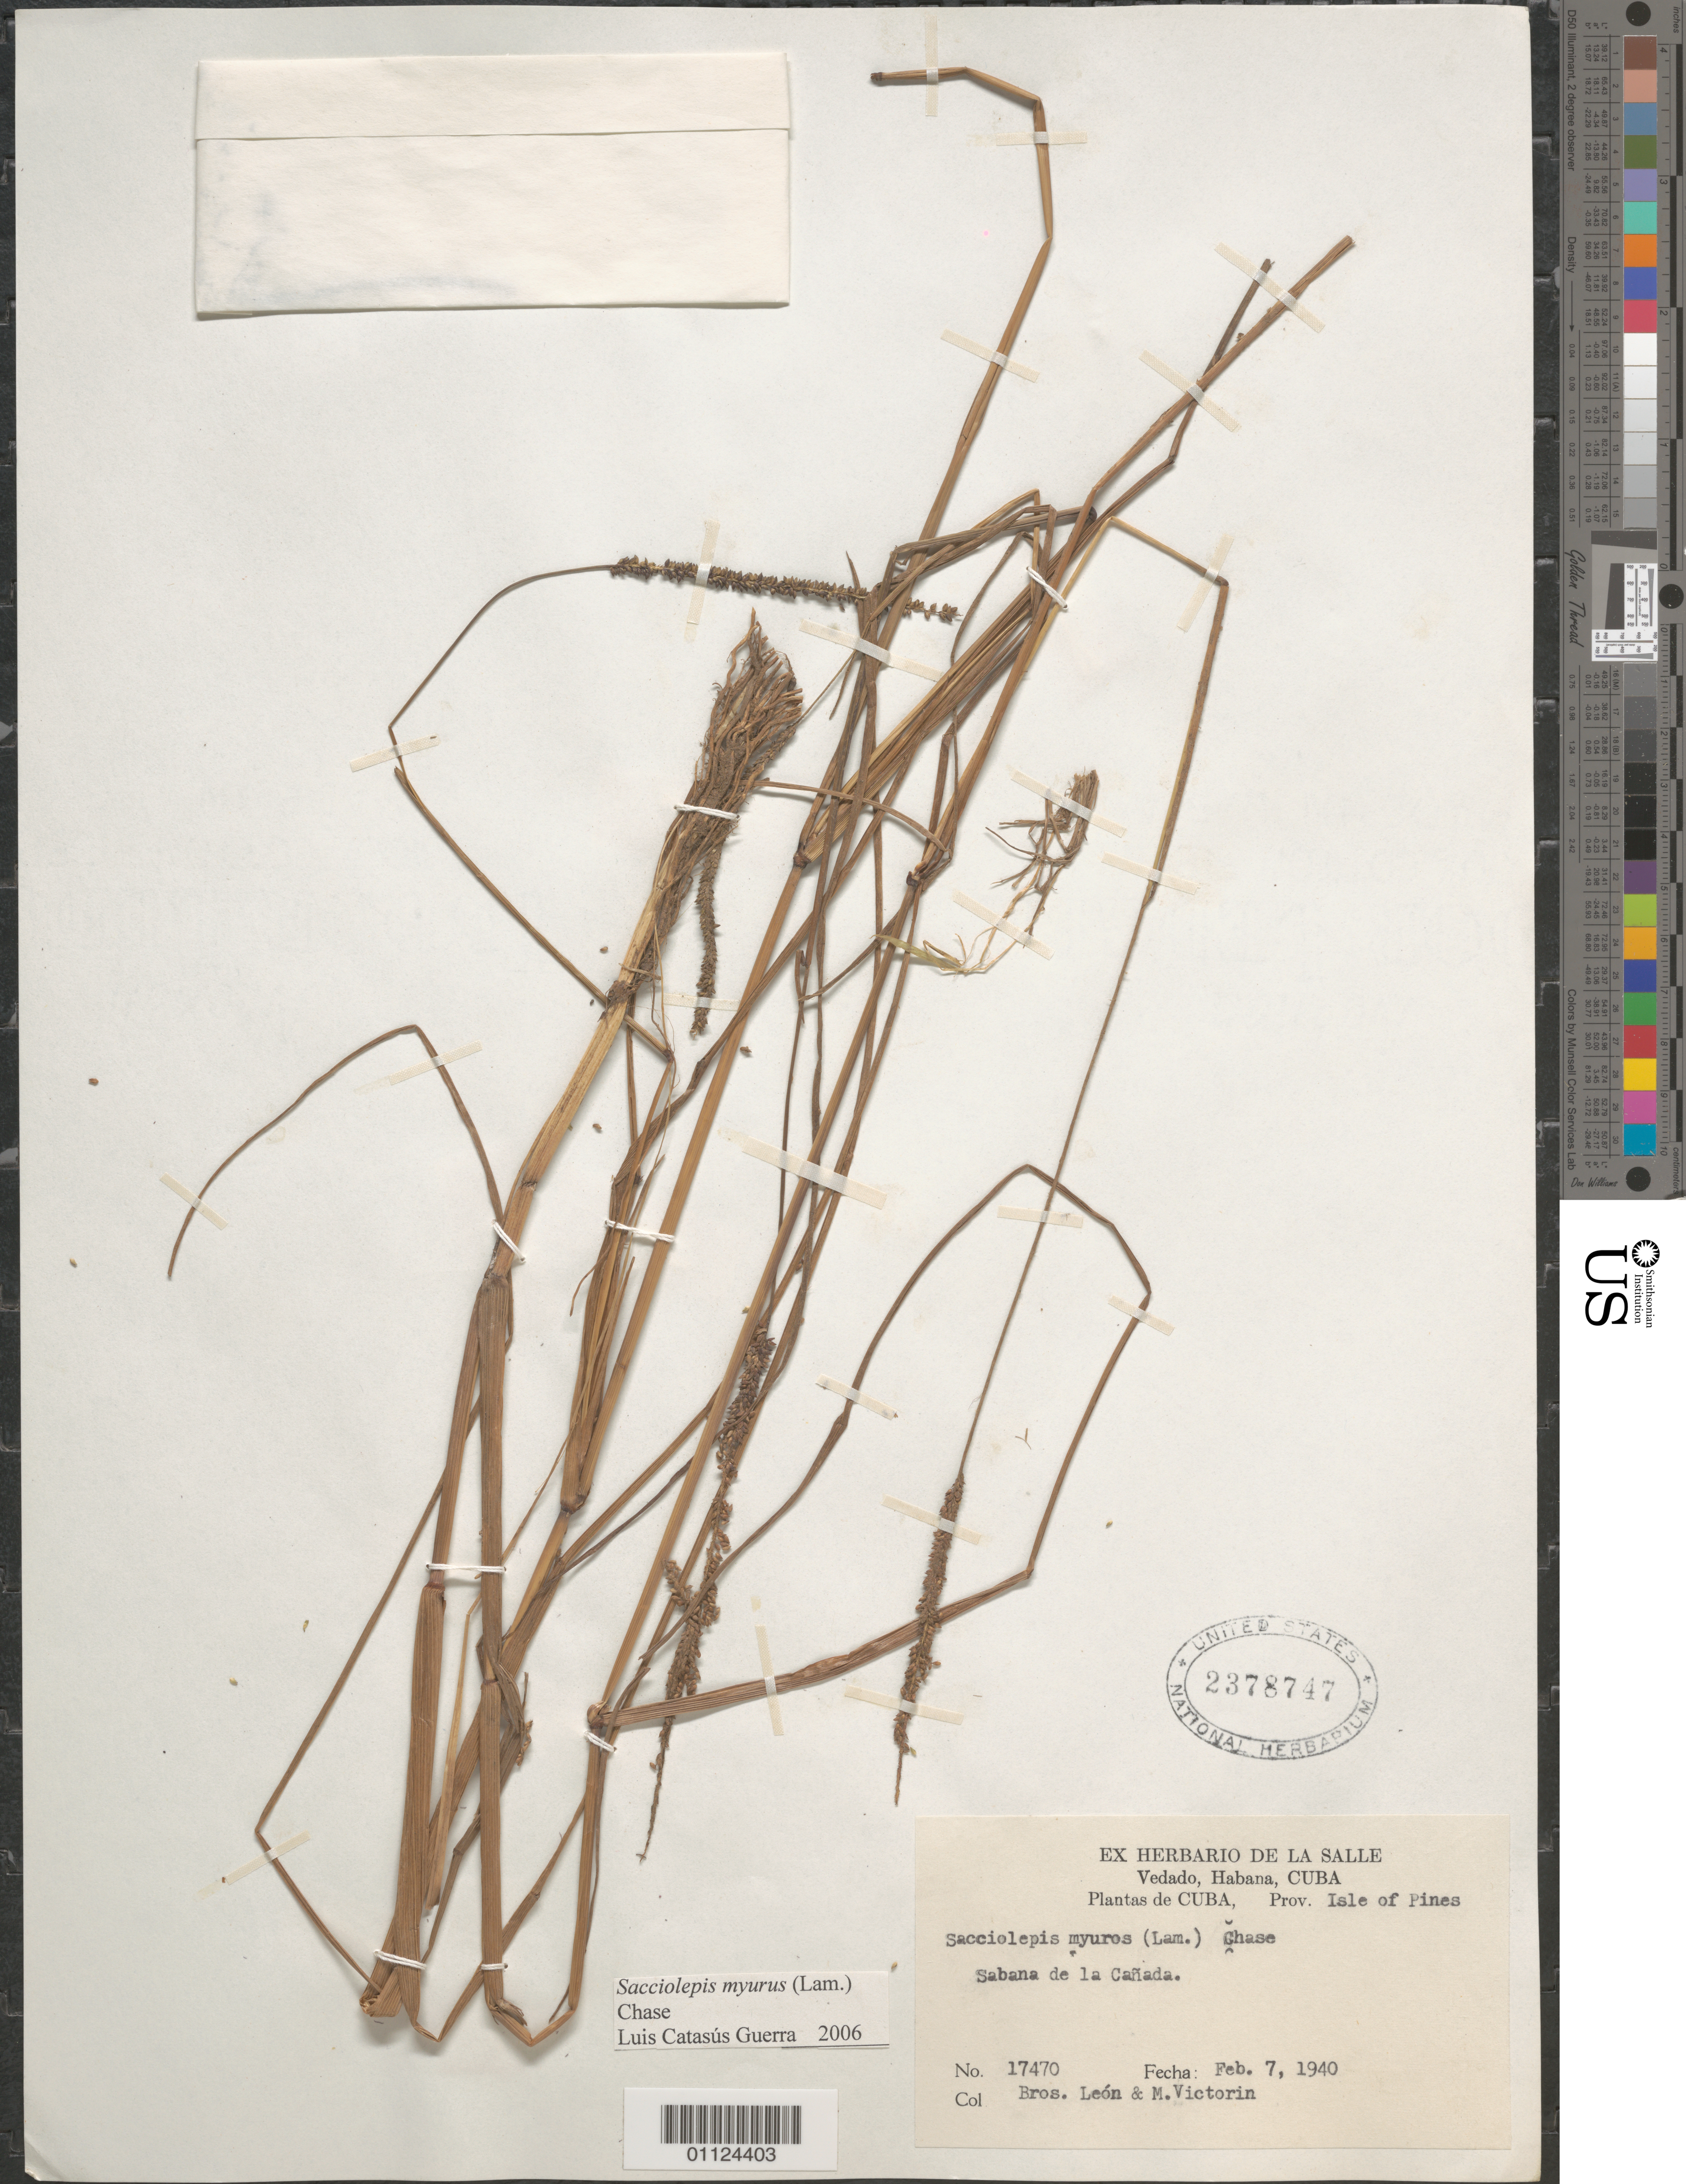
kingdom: Plantae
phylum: Tracheophyta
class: Liliopsida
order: Poales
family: Poaceae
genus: Sacciolepis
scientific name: Sacciolepis myuros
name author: (Lam.) Chase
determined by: Catasús Guerra, L. J.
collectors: Bro. León & B. Victorin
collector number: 17470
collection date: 1940-02-07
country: Cuba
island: Isla de La Juventud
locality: Sabana de la Cañada.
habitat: Savanna.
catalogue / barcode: US 2378747